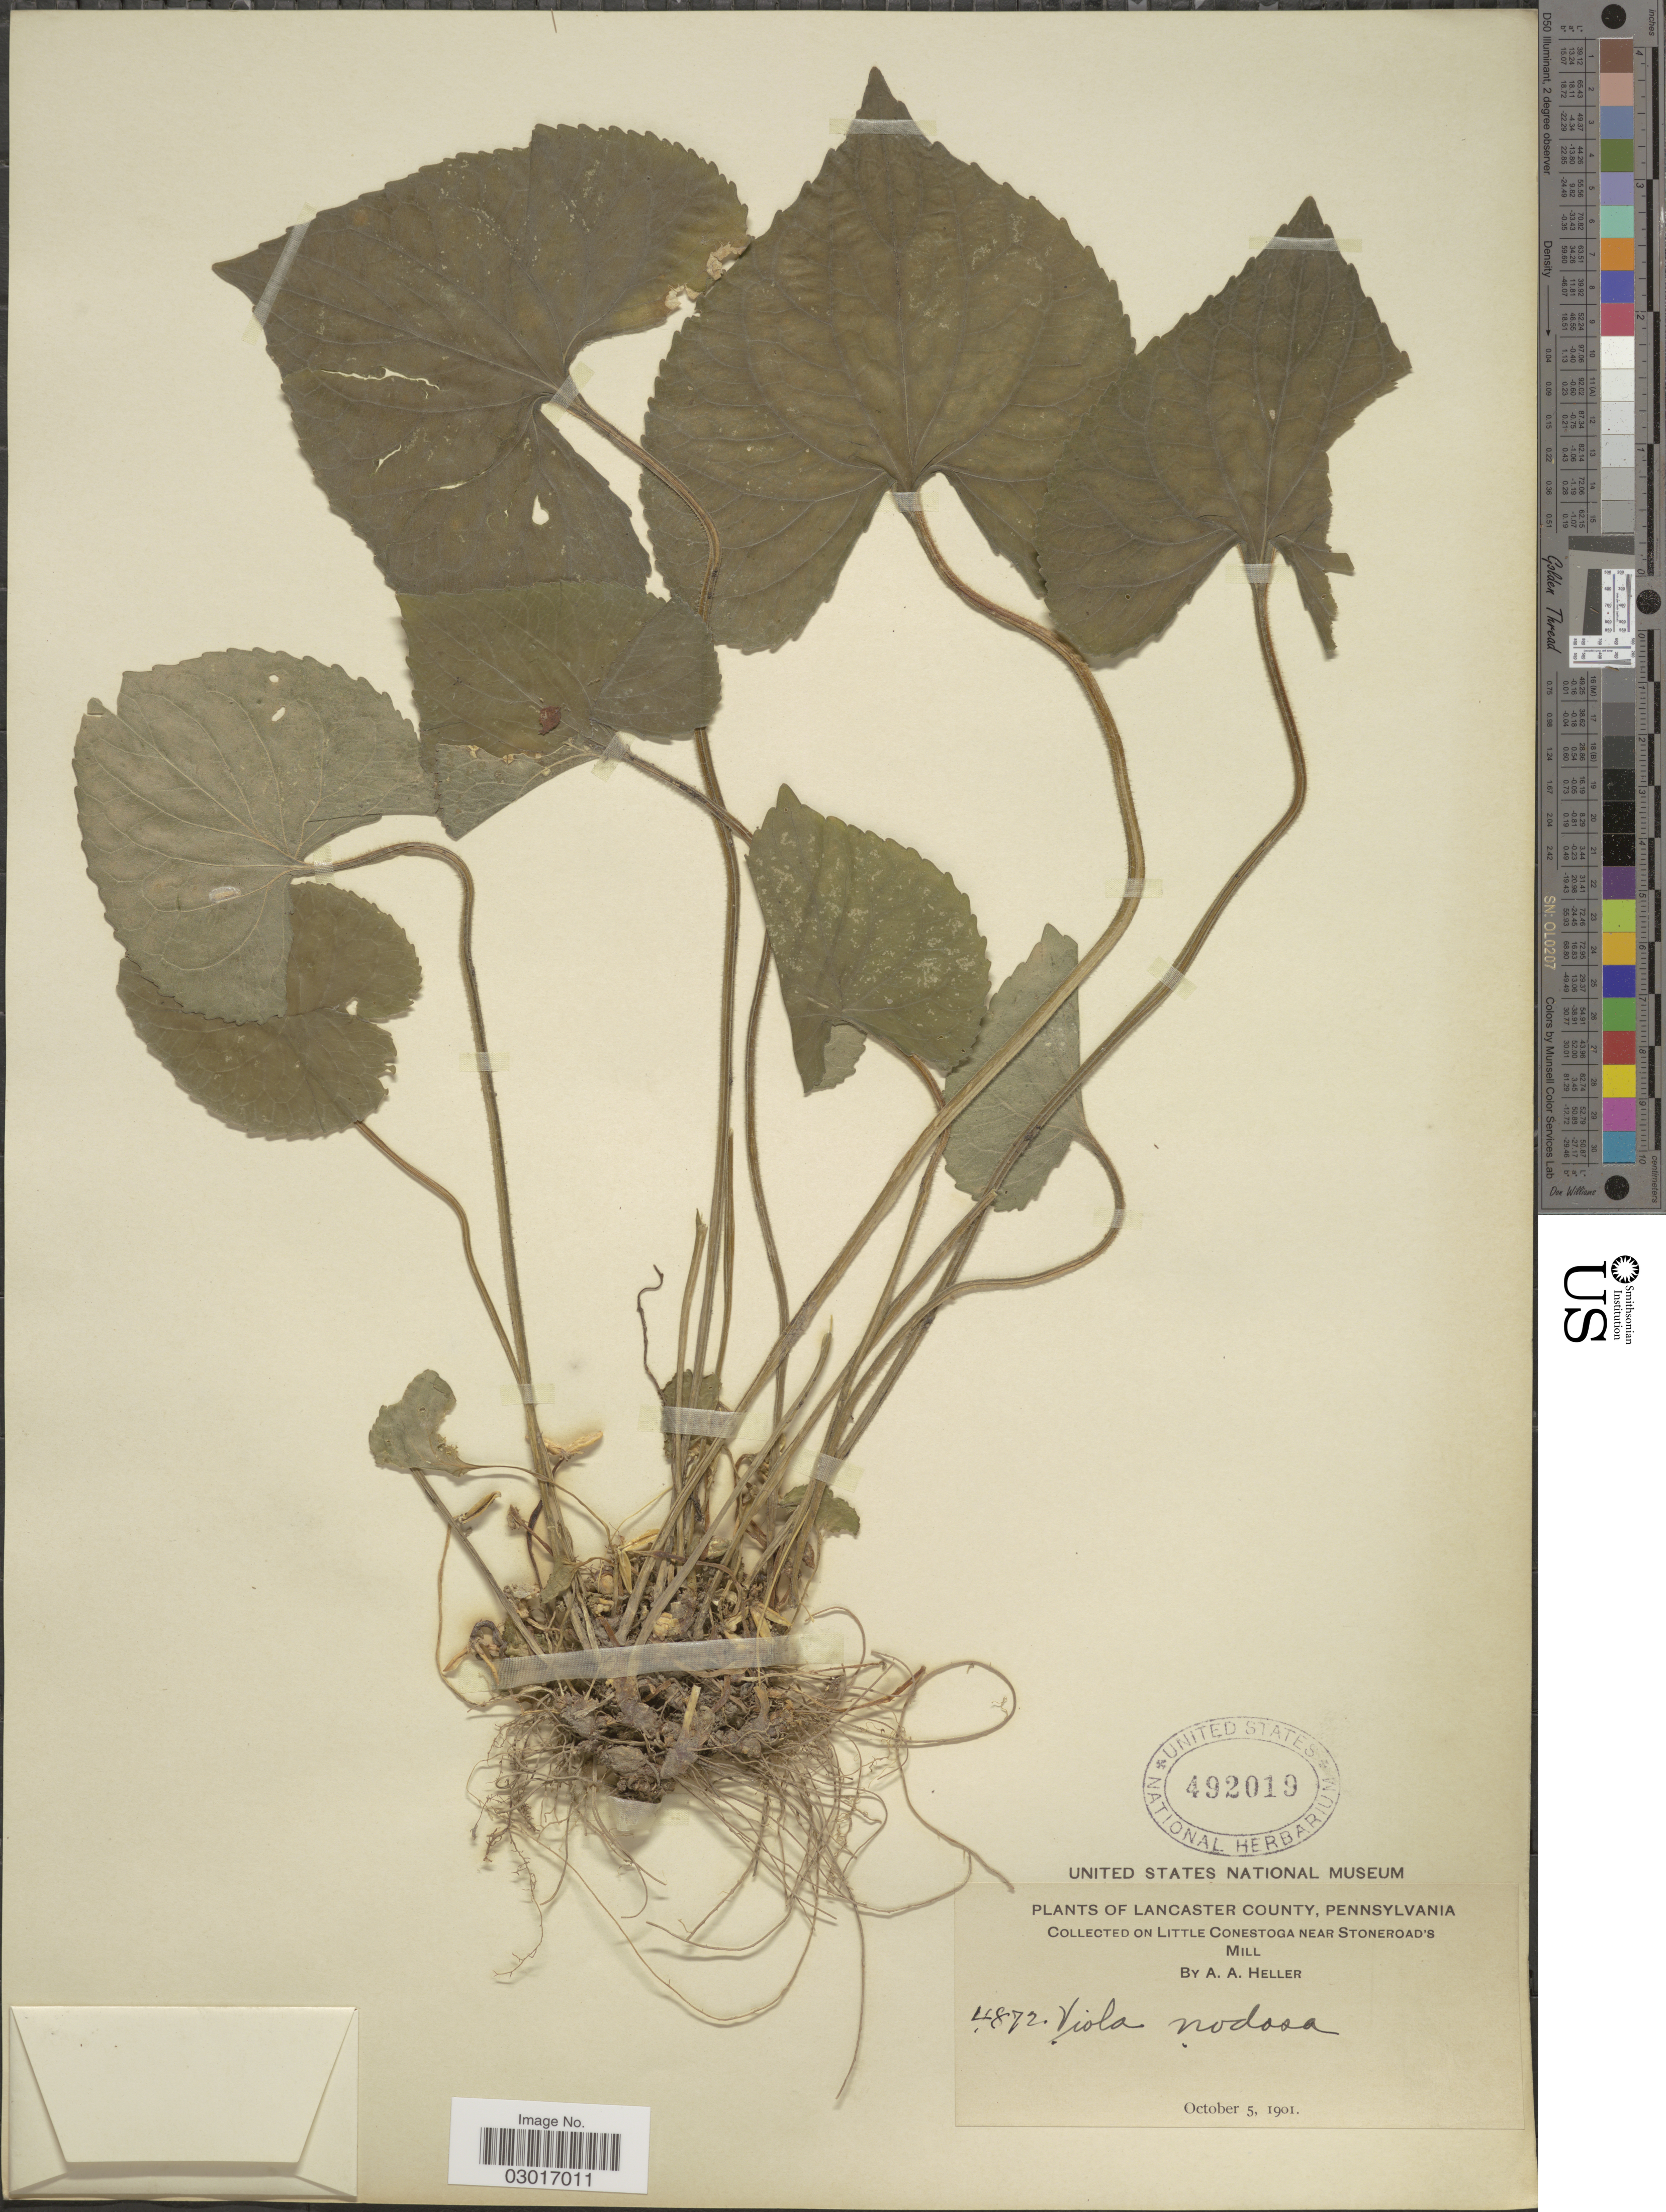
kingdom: Plantae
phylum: Tracheophyta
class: Magnoliopsida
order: Malpighiales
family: Violaceae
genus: Viola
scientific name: Viola sororia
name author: Willd.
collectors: A. A. Heller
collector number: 4872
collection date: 1901-10-05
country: United States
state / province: Pennsylvania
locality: Lancaster County, on Little Conestoga near Stoneroad's Mill.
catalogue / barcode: US 492019